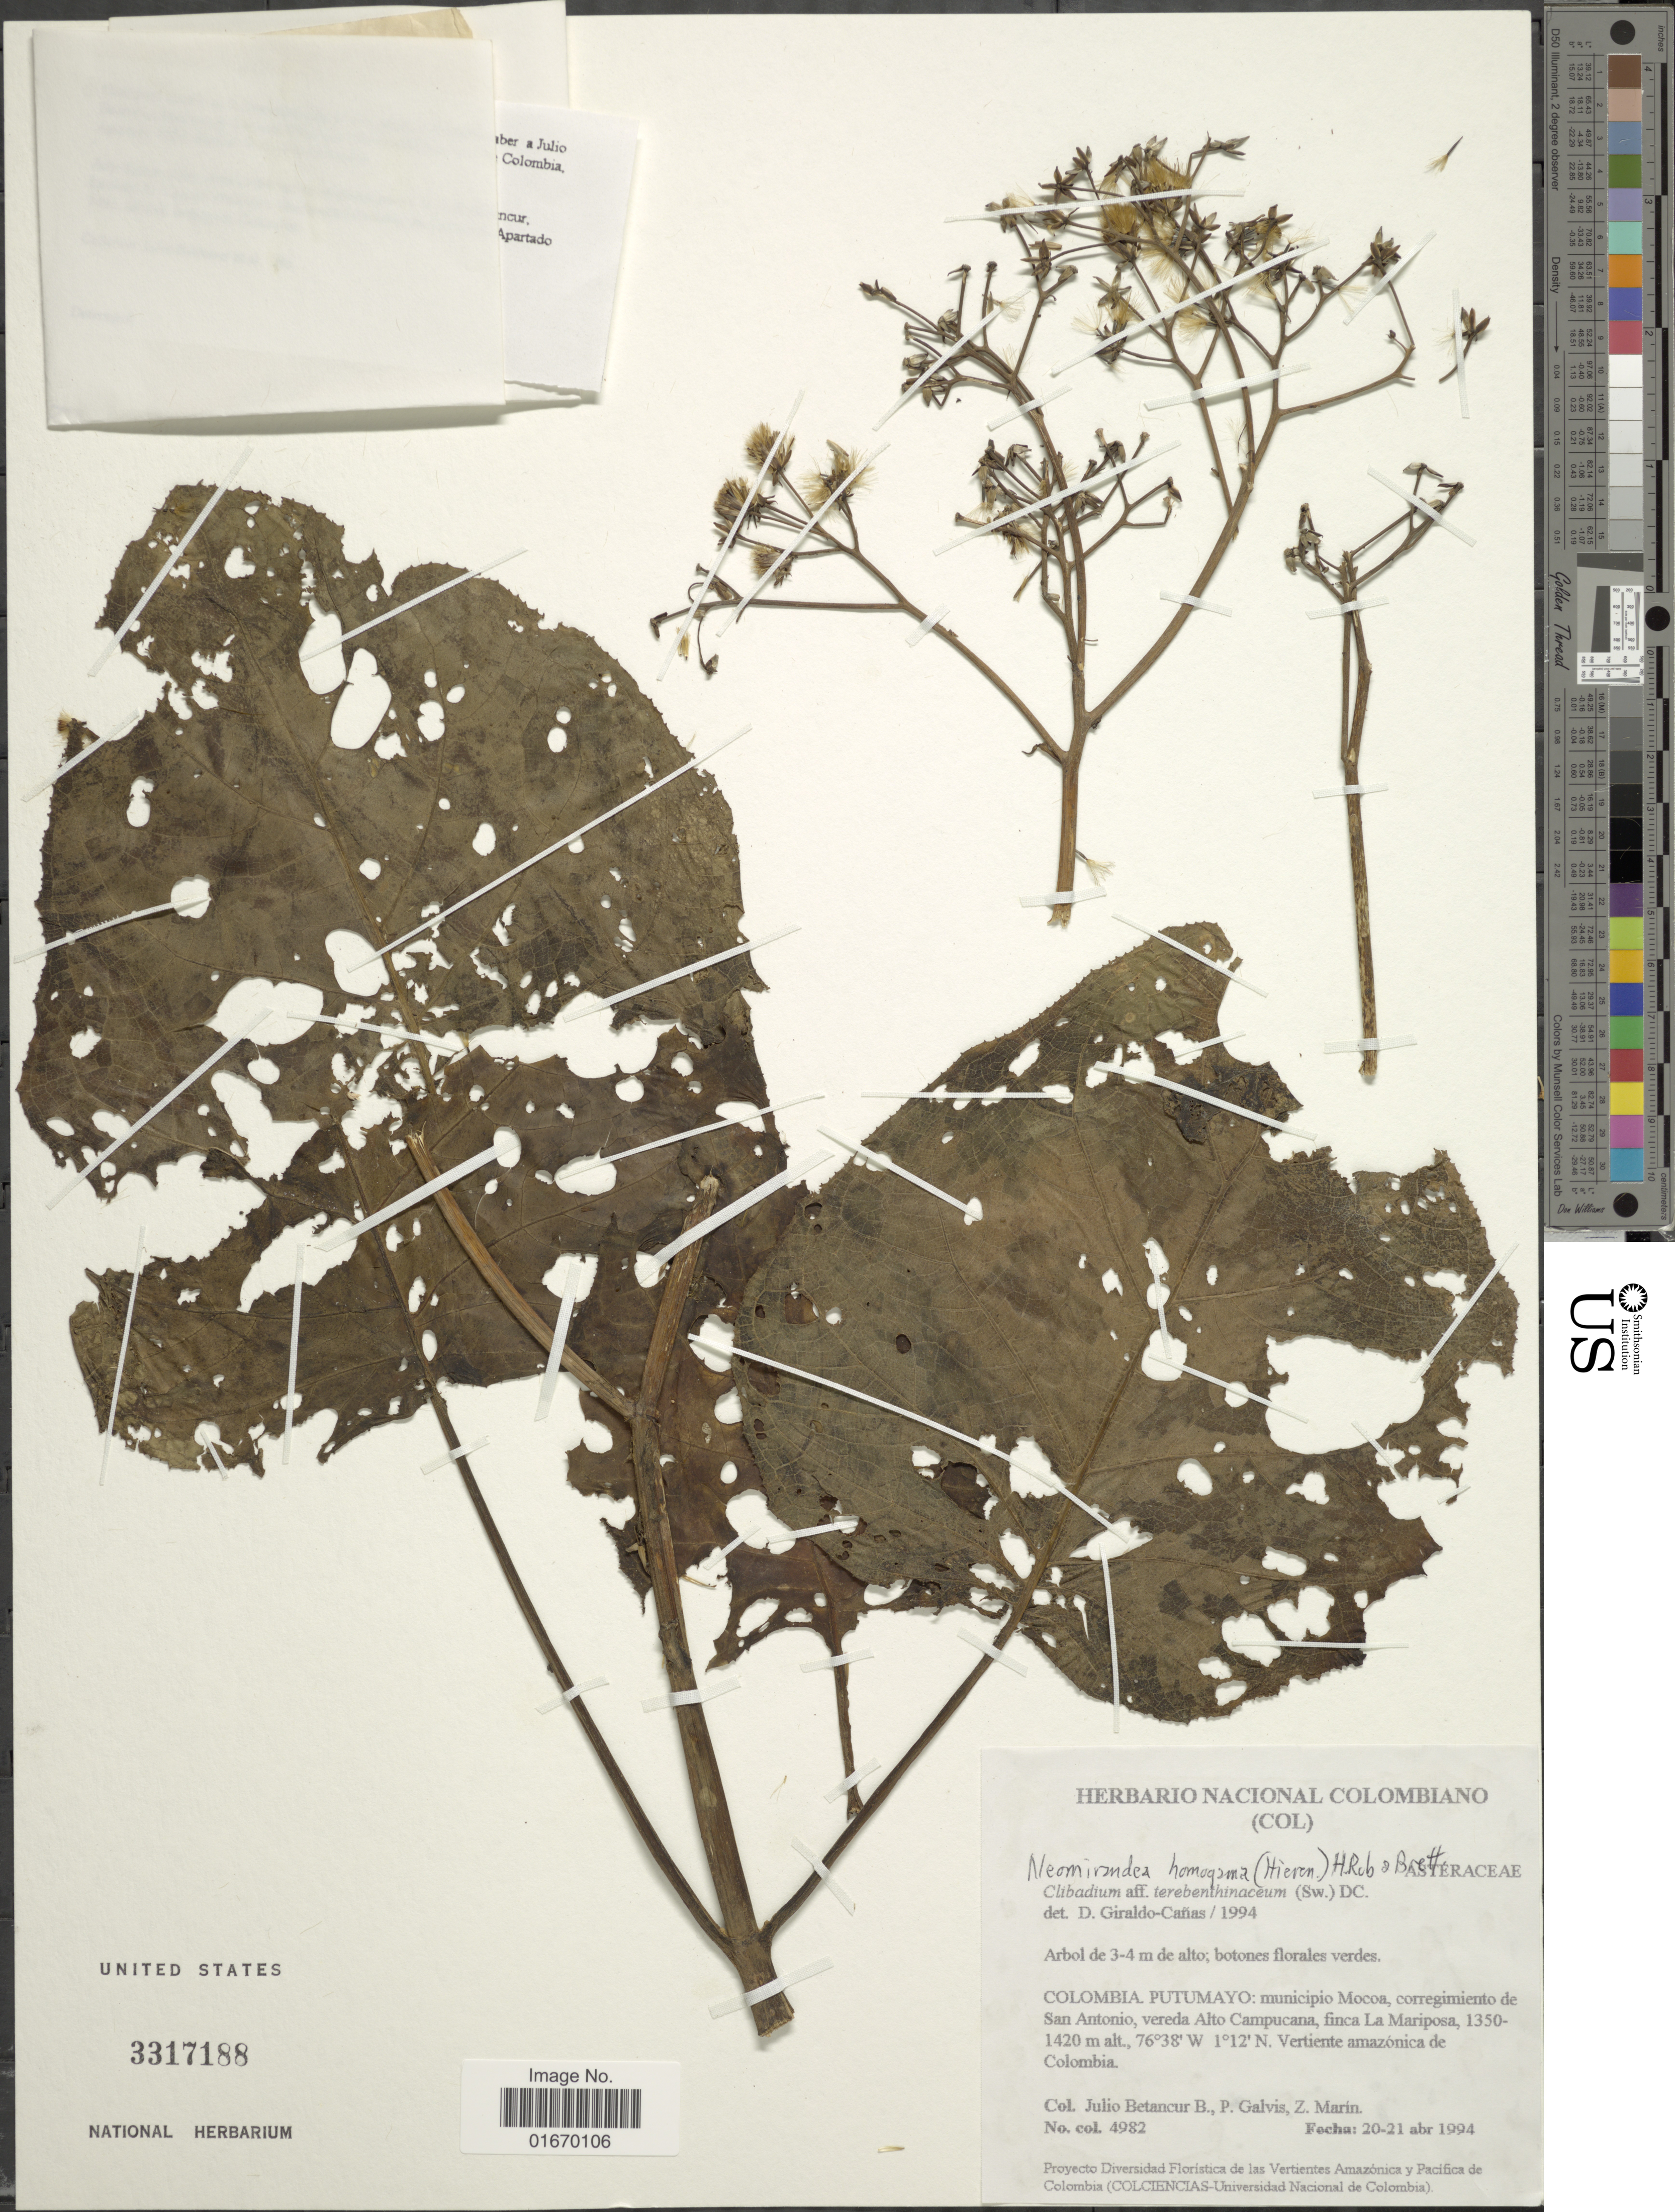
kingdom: Plantae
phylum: Tracheophyta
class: Magnoliopsida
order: Asterales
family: Asteraceae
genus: Neomirandea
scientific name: Neomirandea homogama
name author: (Hieron.) H. Rob.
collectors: J. Betancur, P. Galvis & Z. Marin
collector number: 4982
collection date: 1994-04-20/1994-04-21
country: Colombia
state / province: Putumayo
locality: Municipio Mocoa, corregimiento de San Antonio, vereda Alto Campucana, finca La Mariposa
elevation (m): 1350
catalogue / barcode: US 3317188